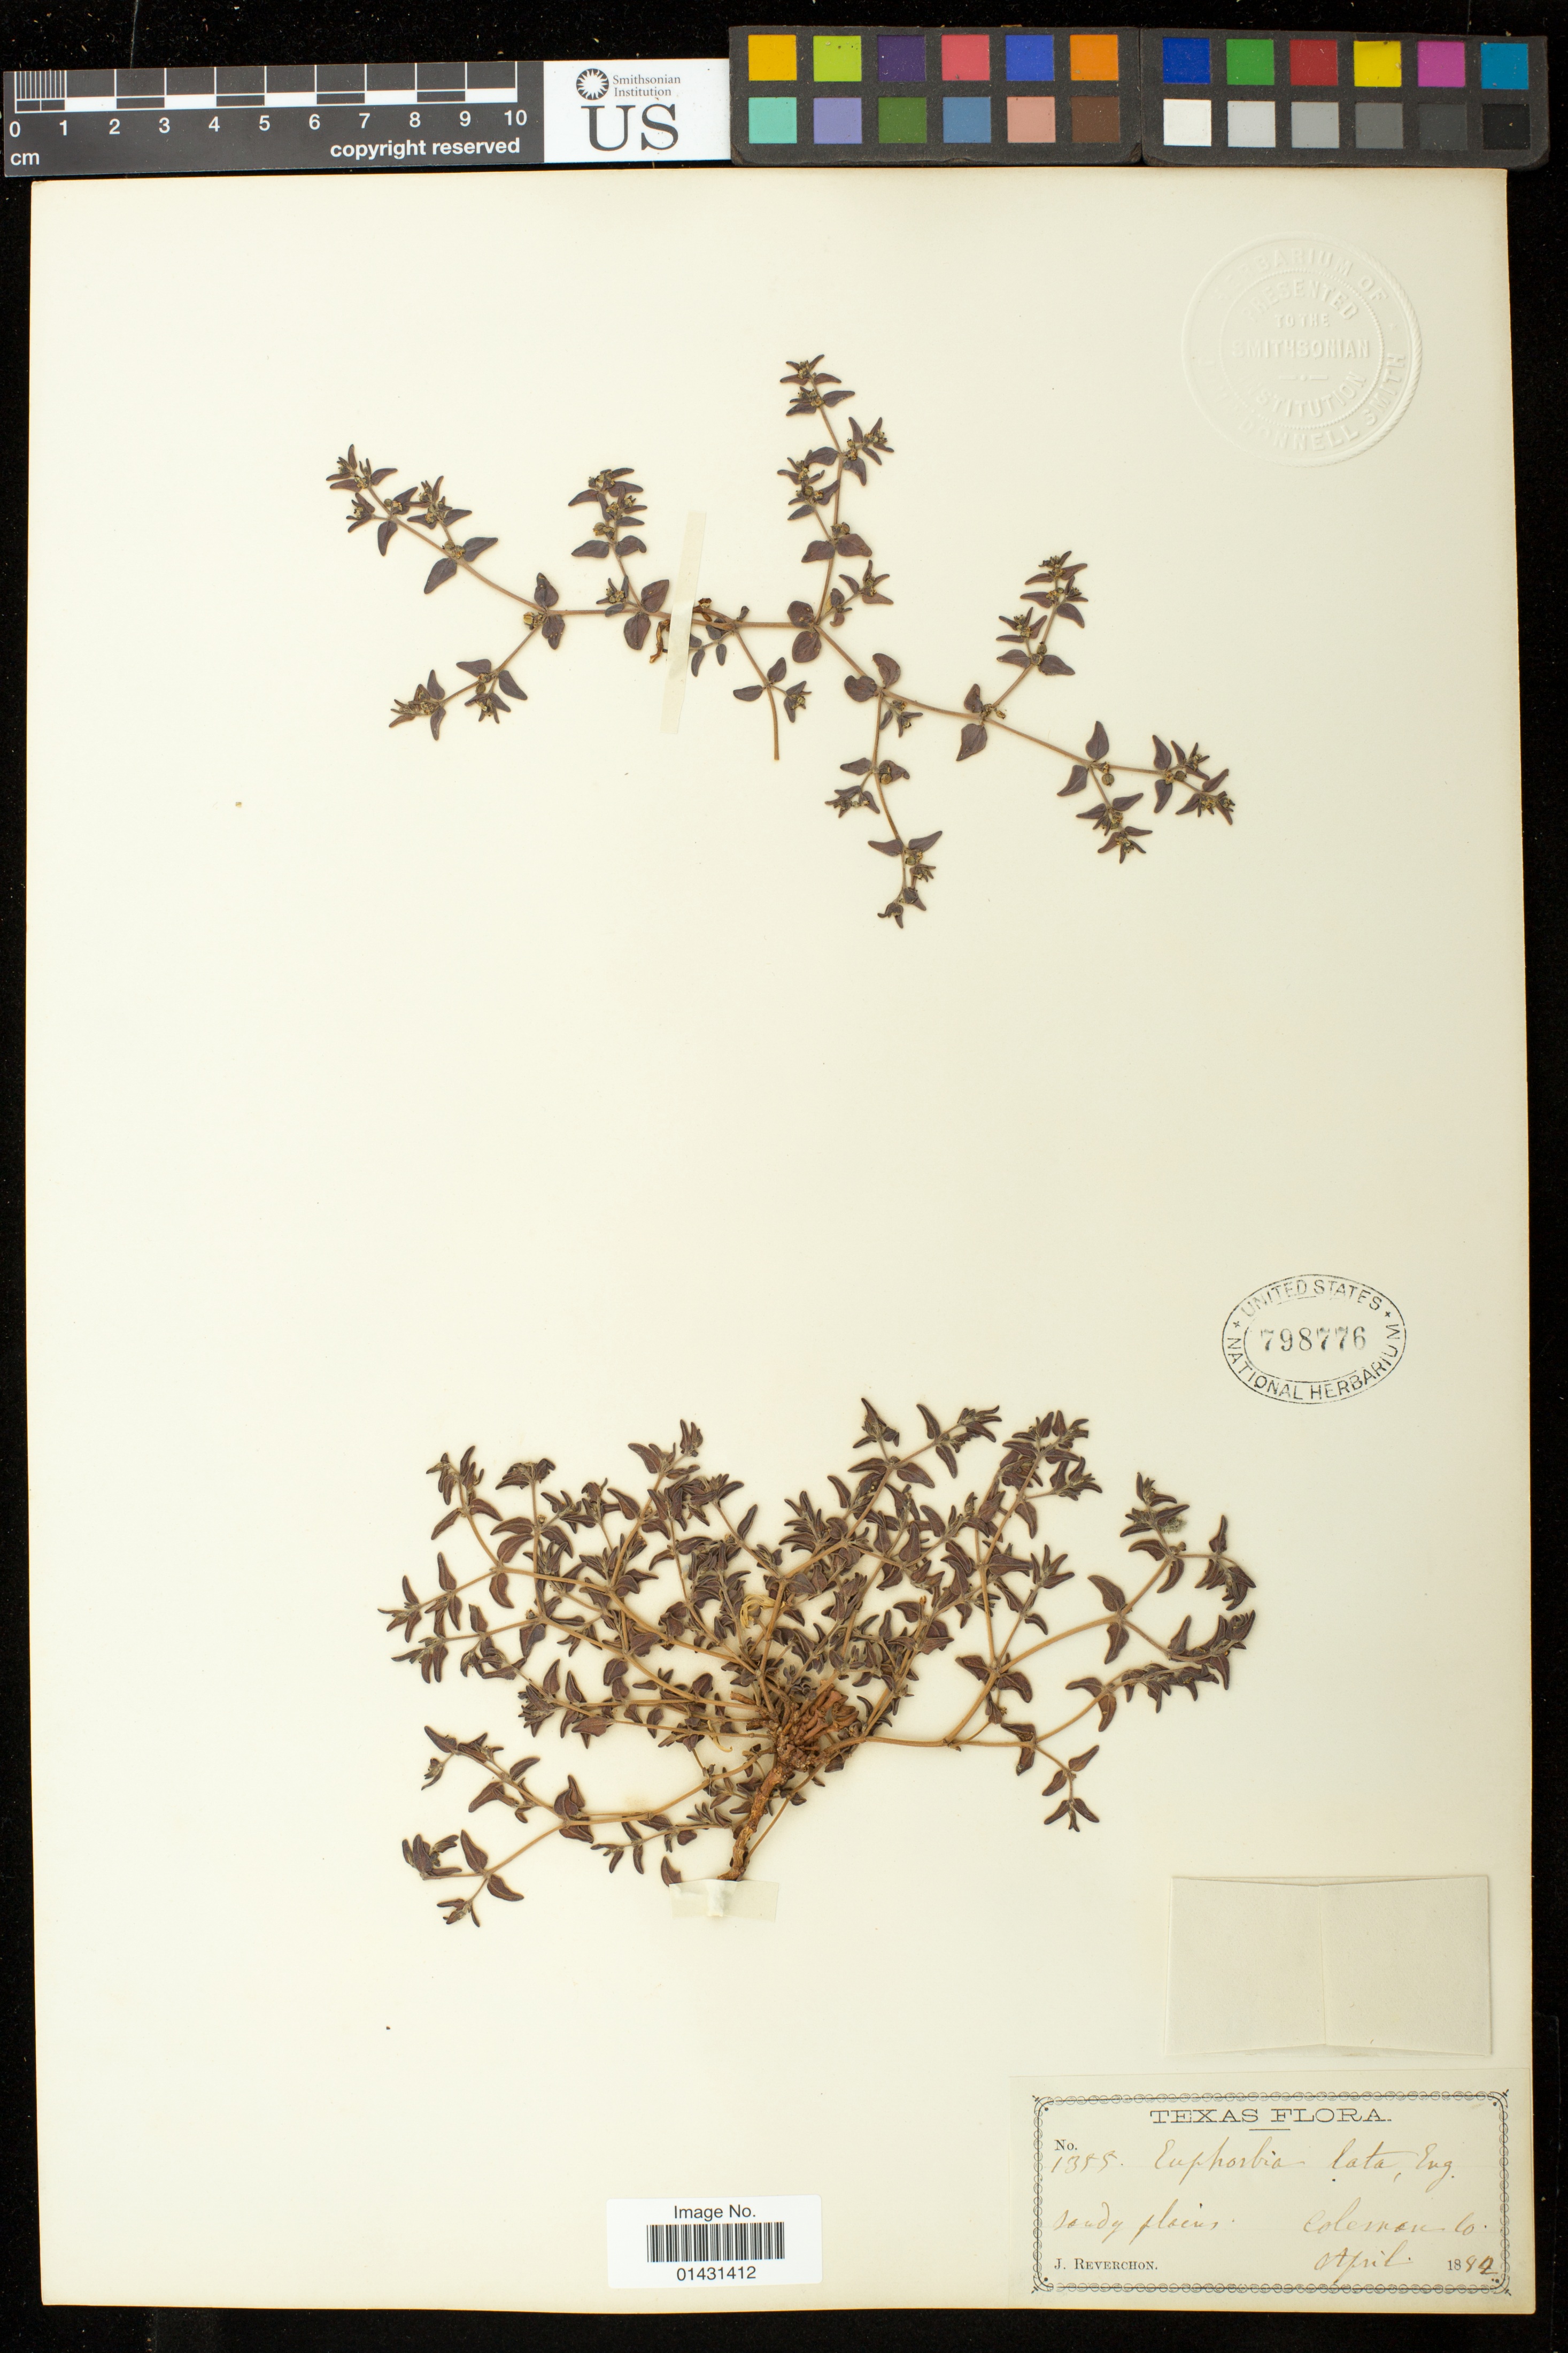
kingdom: Plantae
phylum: Tracheophyta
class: Magnoliopsida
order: Malpighiales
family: Euphorbiaceae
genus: Euphorbia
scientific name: Euphorbia laxa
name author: Drake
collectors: J. Reverchon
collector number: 1355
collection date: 1882-04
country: United States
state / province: Texas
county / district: Coleman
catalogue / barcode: US 798776